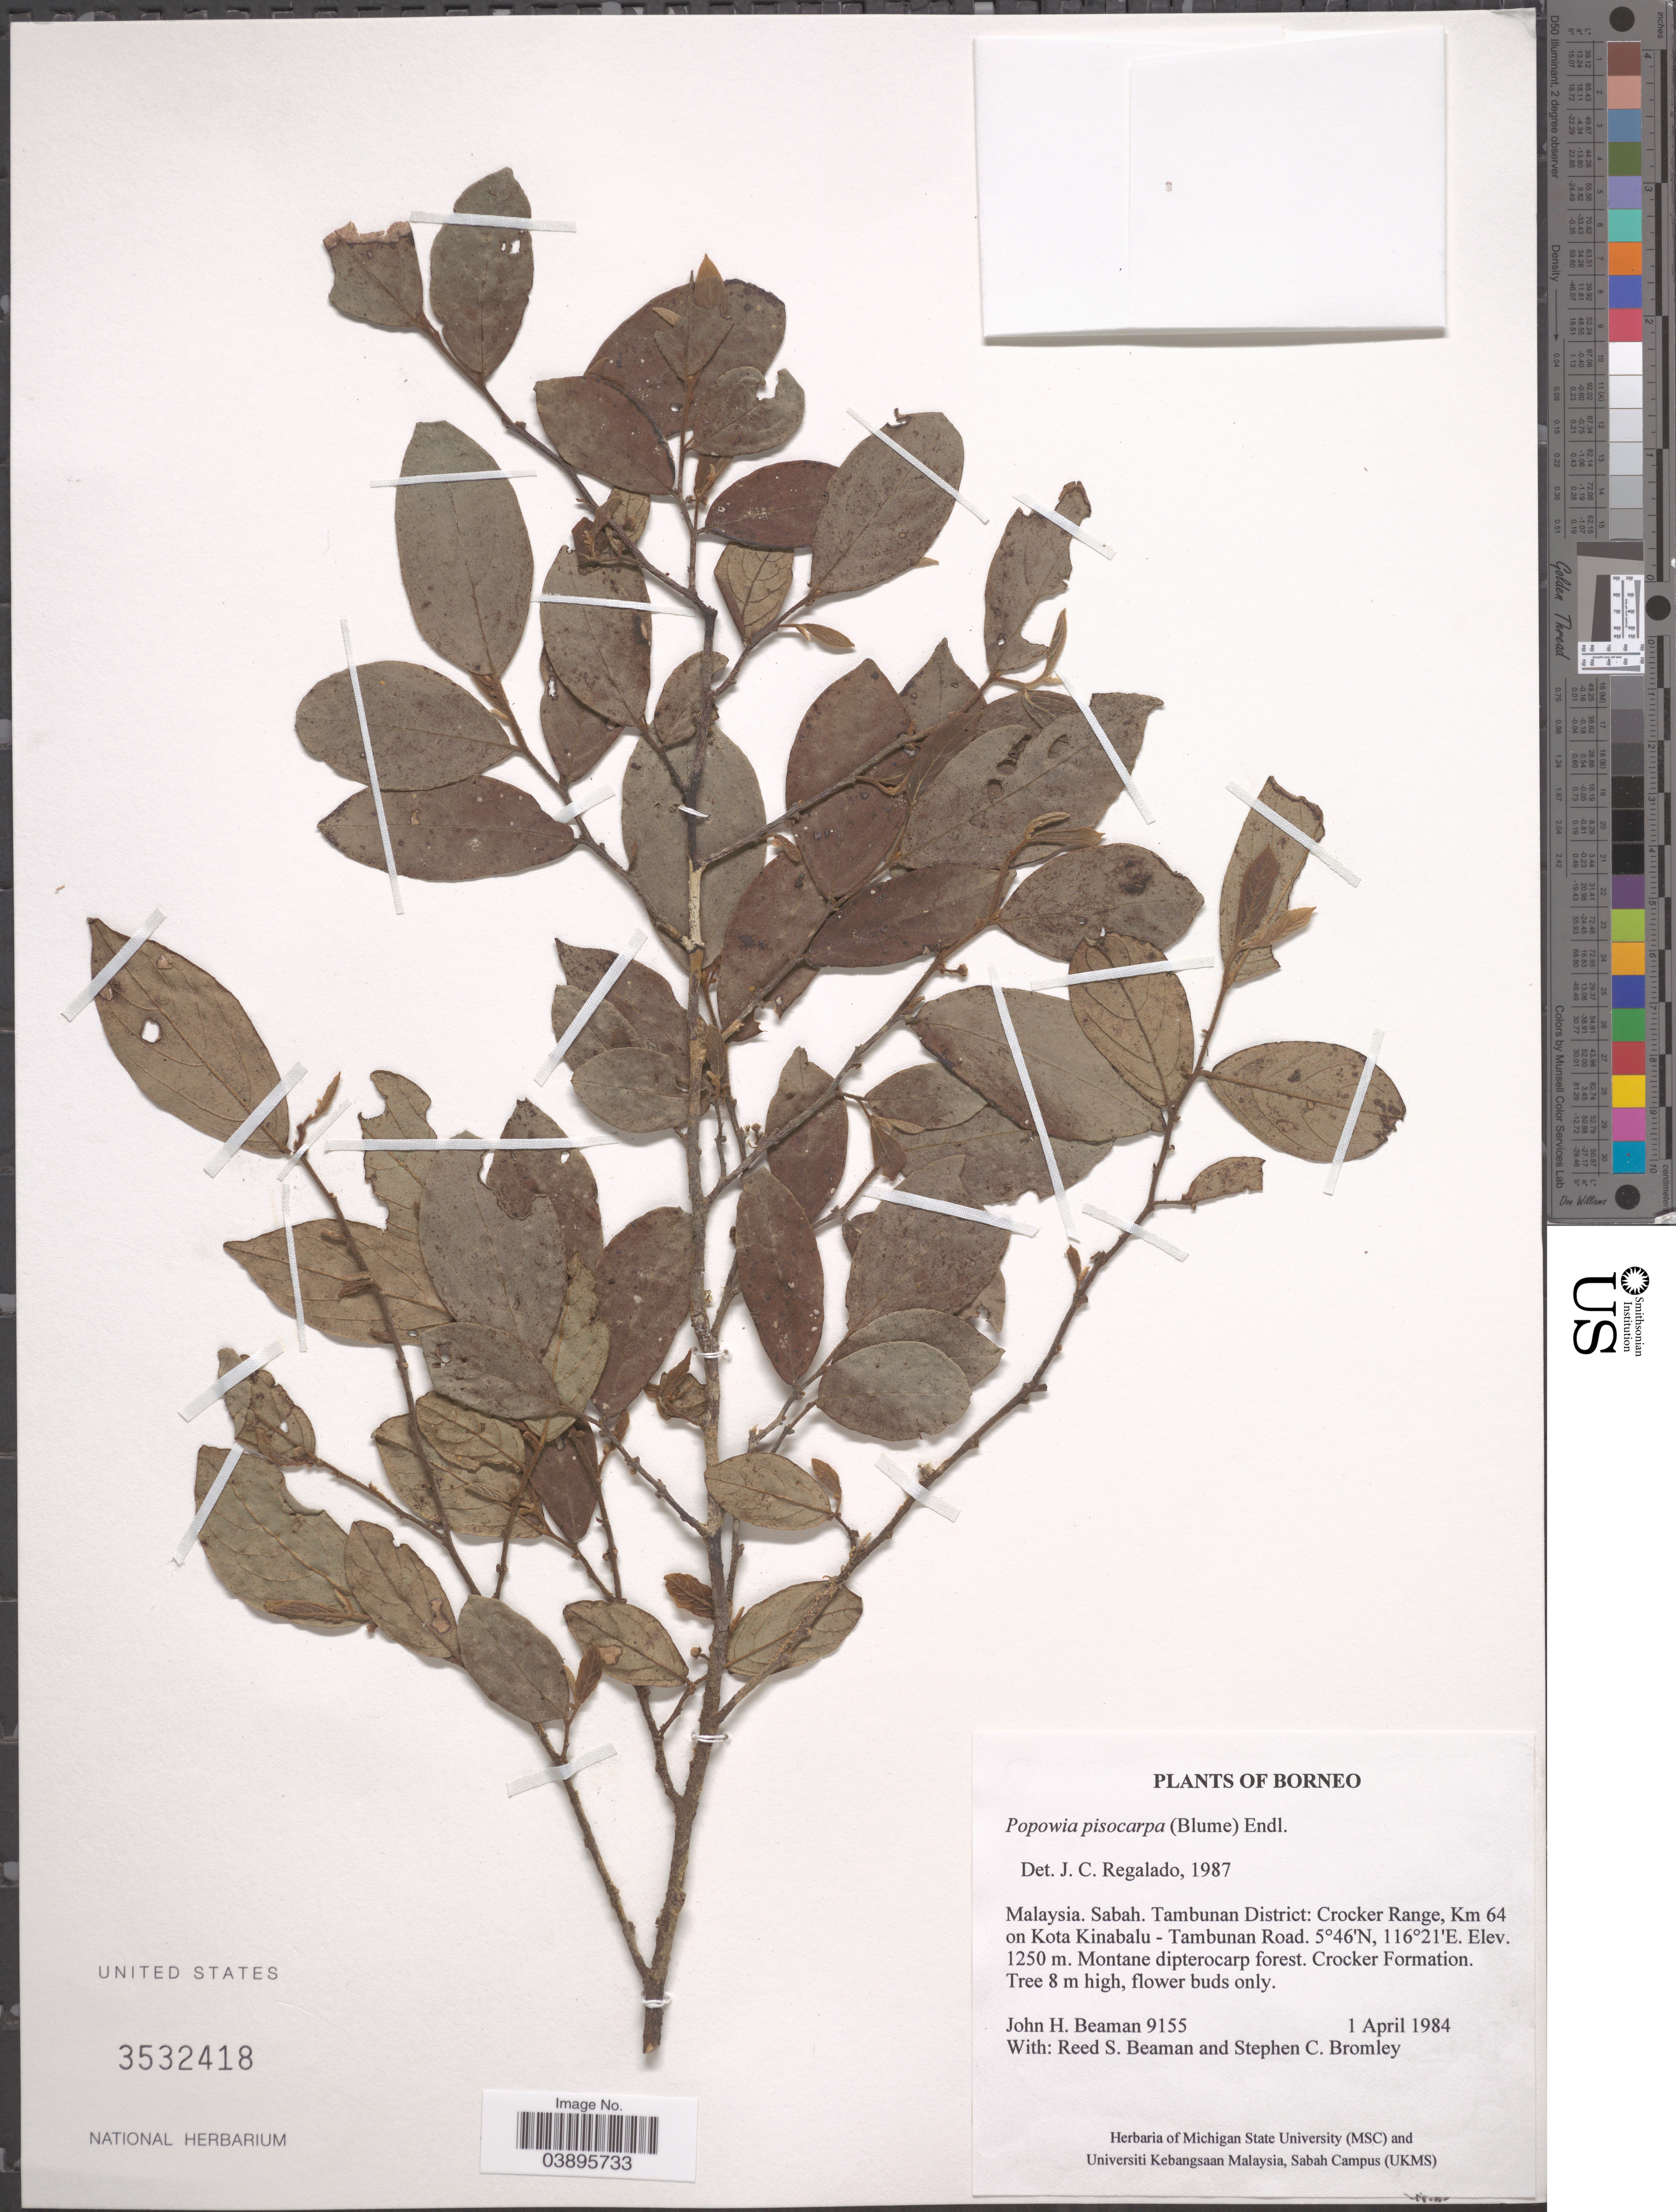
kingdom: Plantae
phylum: Tracheophyta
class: Magnoliopsida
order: Magnoliales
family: Annonaceae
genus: Popowia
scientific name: Popowia pisocarpa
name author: (Blume) Endl.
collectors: J. H. Beaman, R. S. Beaman & S. Bromley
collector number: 9155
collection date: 1984-04-01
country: Malaysia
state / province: Sabah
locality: Borneo. Tambunan District: Crocker Range, Km 64 on Kota Kinabalu - Tambunan Road. Crocker Formation.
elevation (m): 1250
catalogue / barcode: US 3532418